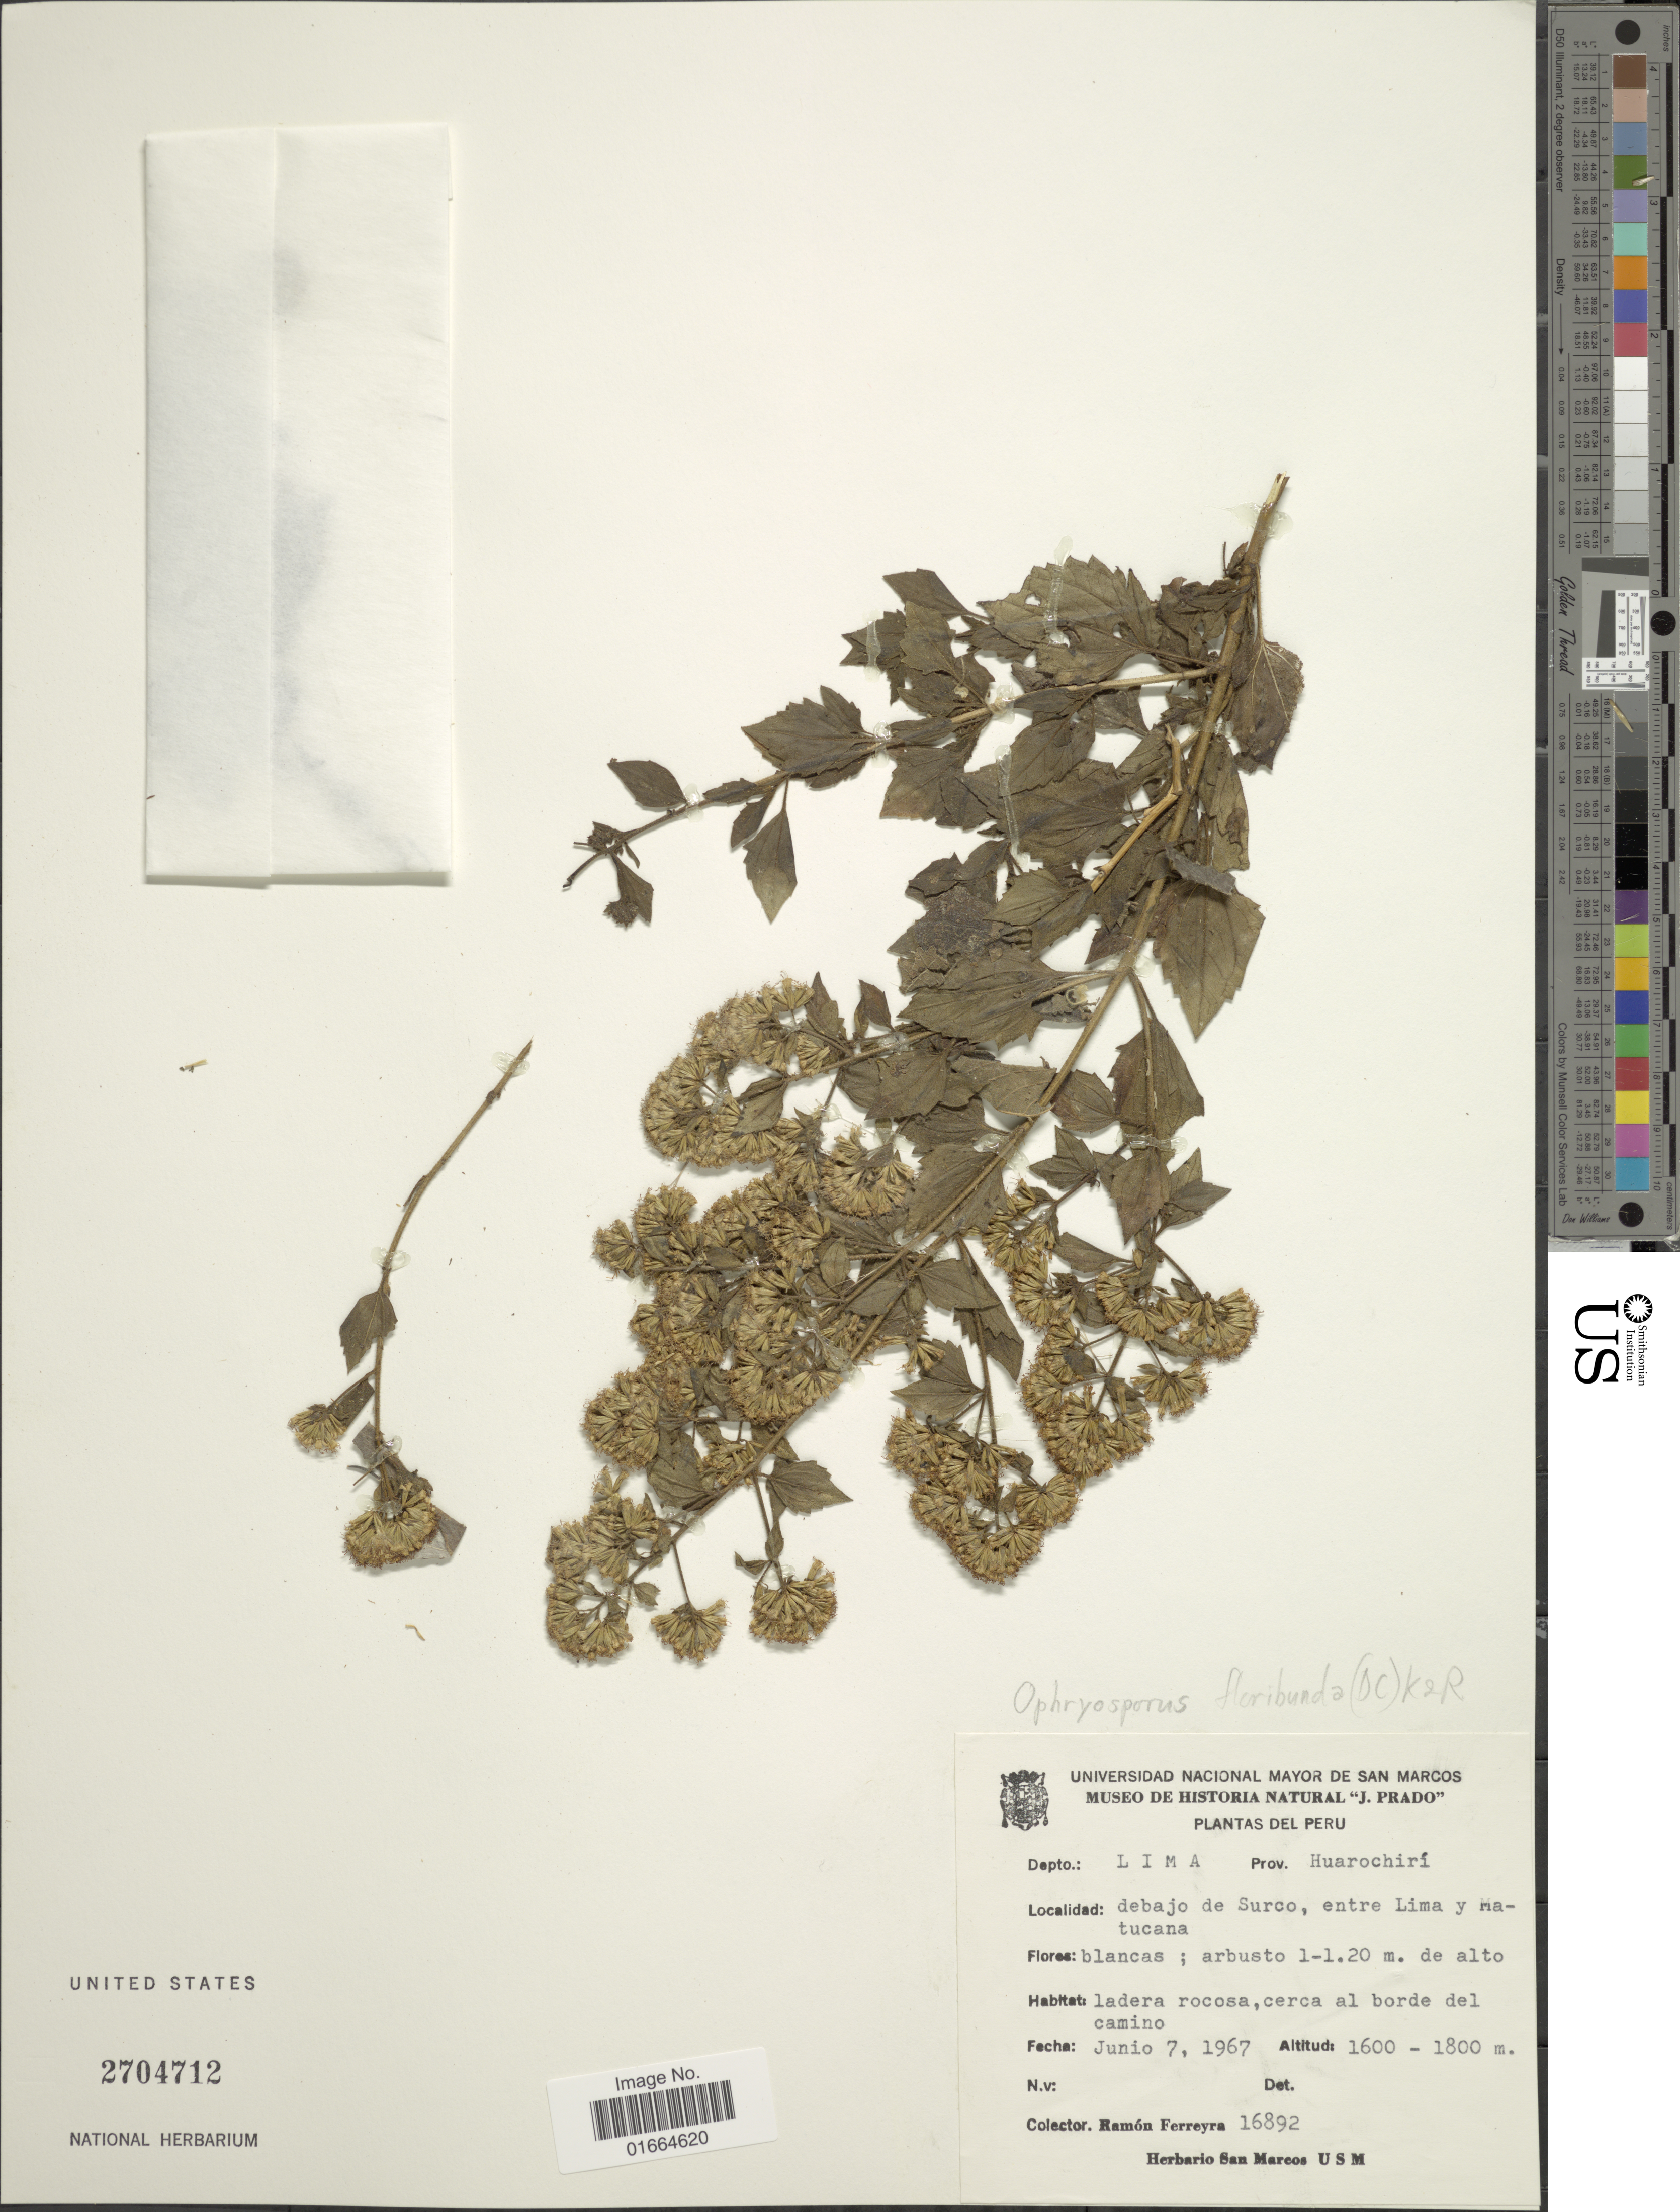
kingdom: Plantae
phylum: Tracheophyta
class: Magnoliopsida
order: Asterales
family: Asteraceae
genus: Ophryosporus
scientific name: Ophryosporus floribundus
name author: (DC.) R.M. King & H. Rob.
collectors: R. A. Ferreyra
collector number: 16892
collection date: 1967-06-07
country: Peru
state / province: Lima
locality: Depto.: Lima, Prov. Huarochiri, Debajo de Survco, entre Lima y Matucana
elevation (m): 1600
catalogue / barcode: US 2704712